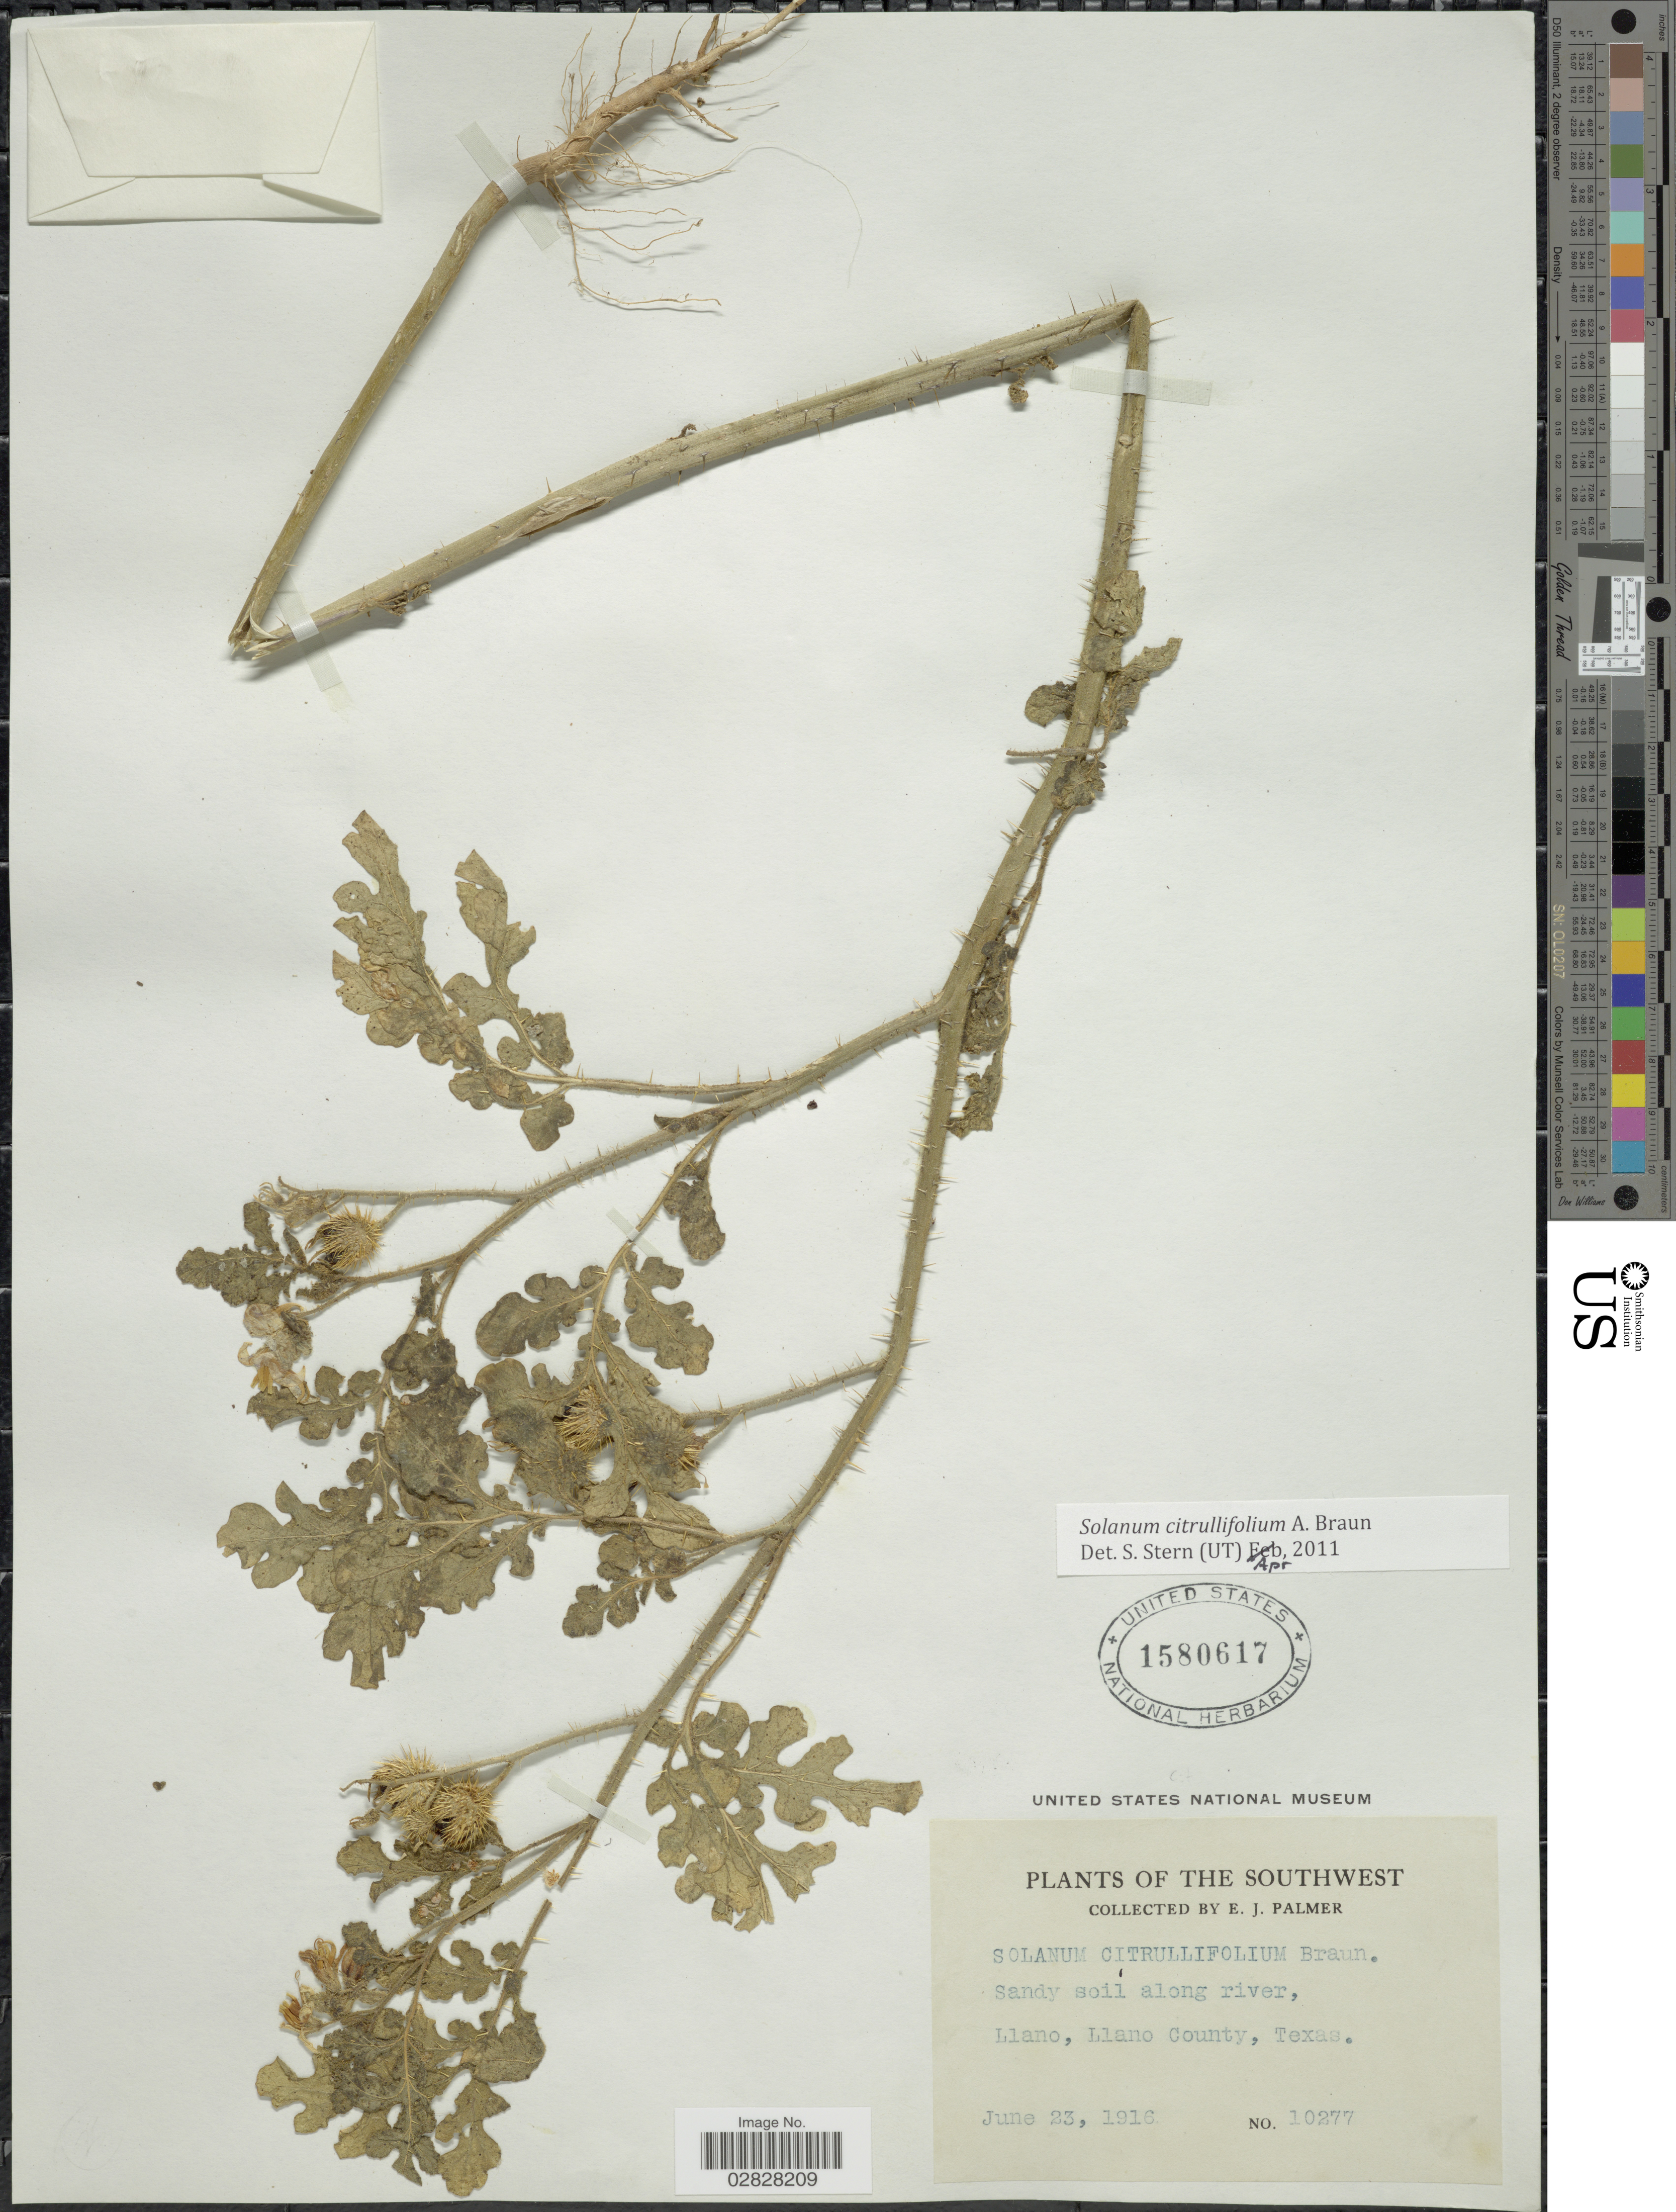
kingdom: Plantae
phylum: Tracheophyta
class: Magnoliopsida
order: Solanales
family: Solanaceae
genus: Solanum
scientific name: Solanum citrullifolium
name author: A. Braun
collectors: E. J. Palmer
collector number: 10277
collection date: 1916-06-23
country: United States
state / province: Texas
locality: Southwest. Sandy soil along river, Llano, Llano County.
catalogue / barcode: US 1580617